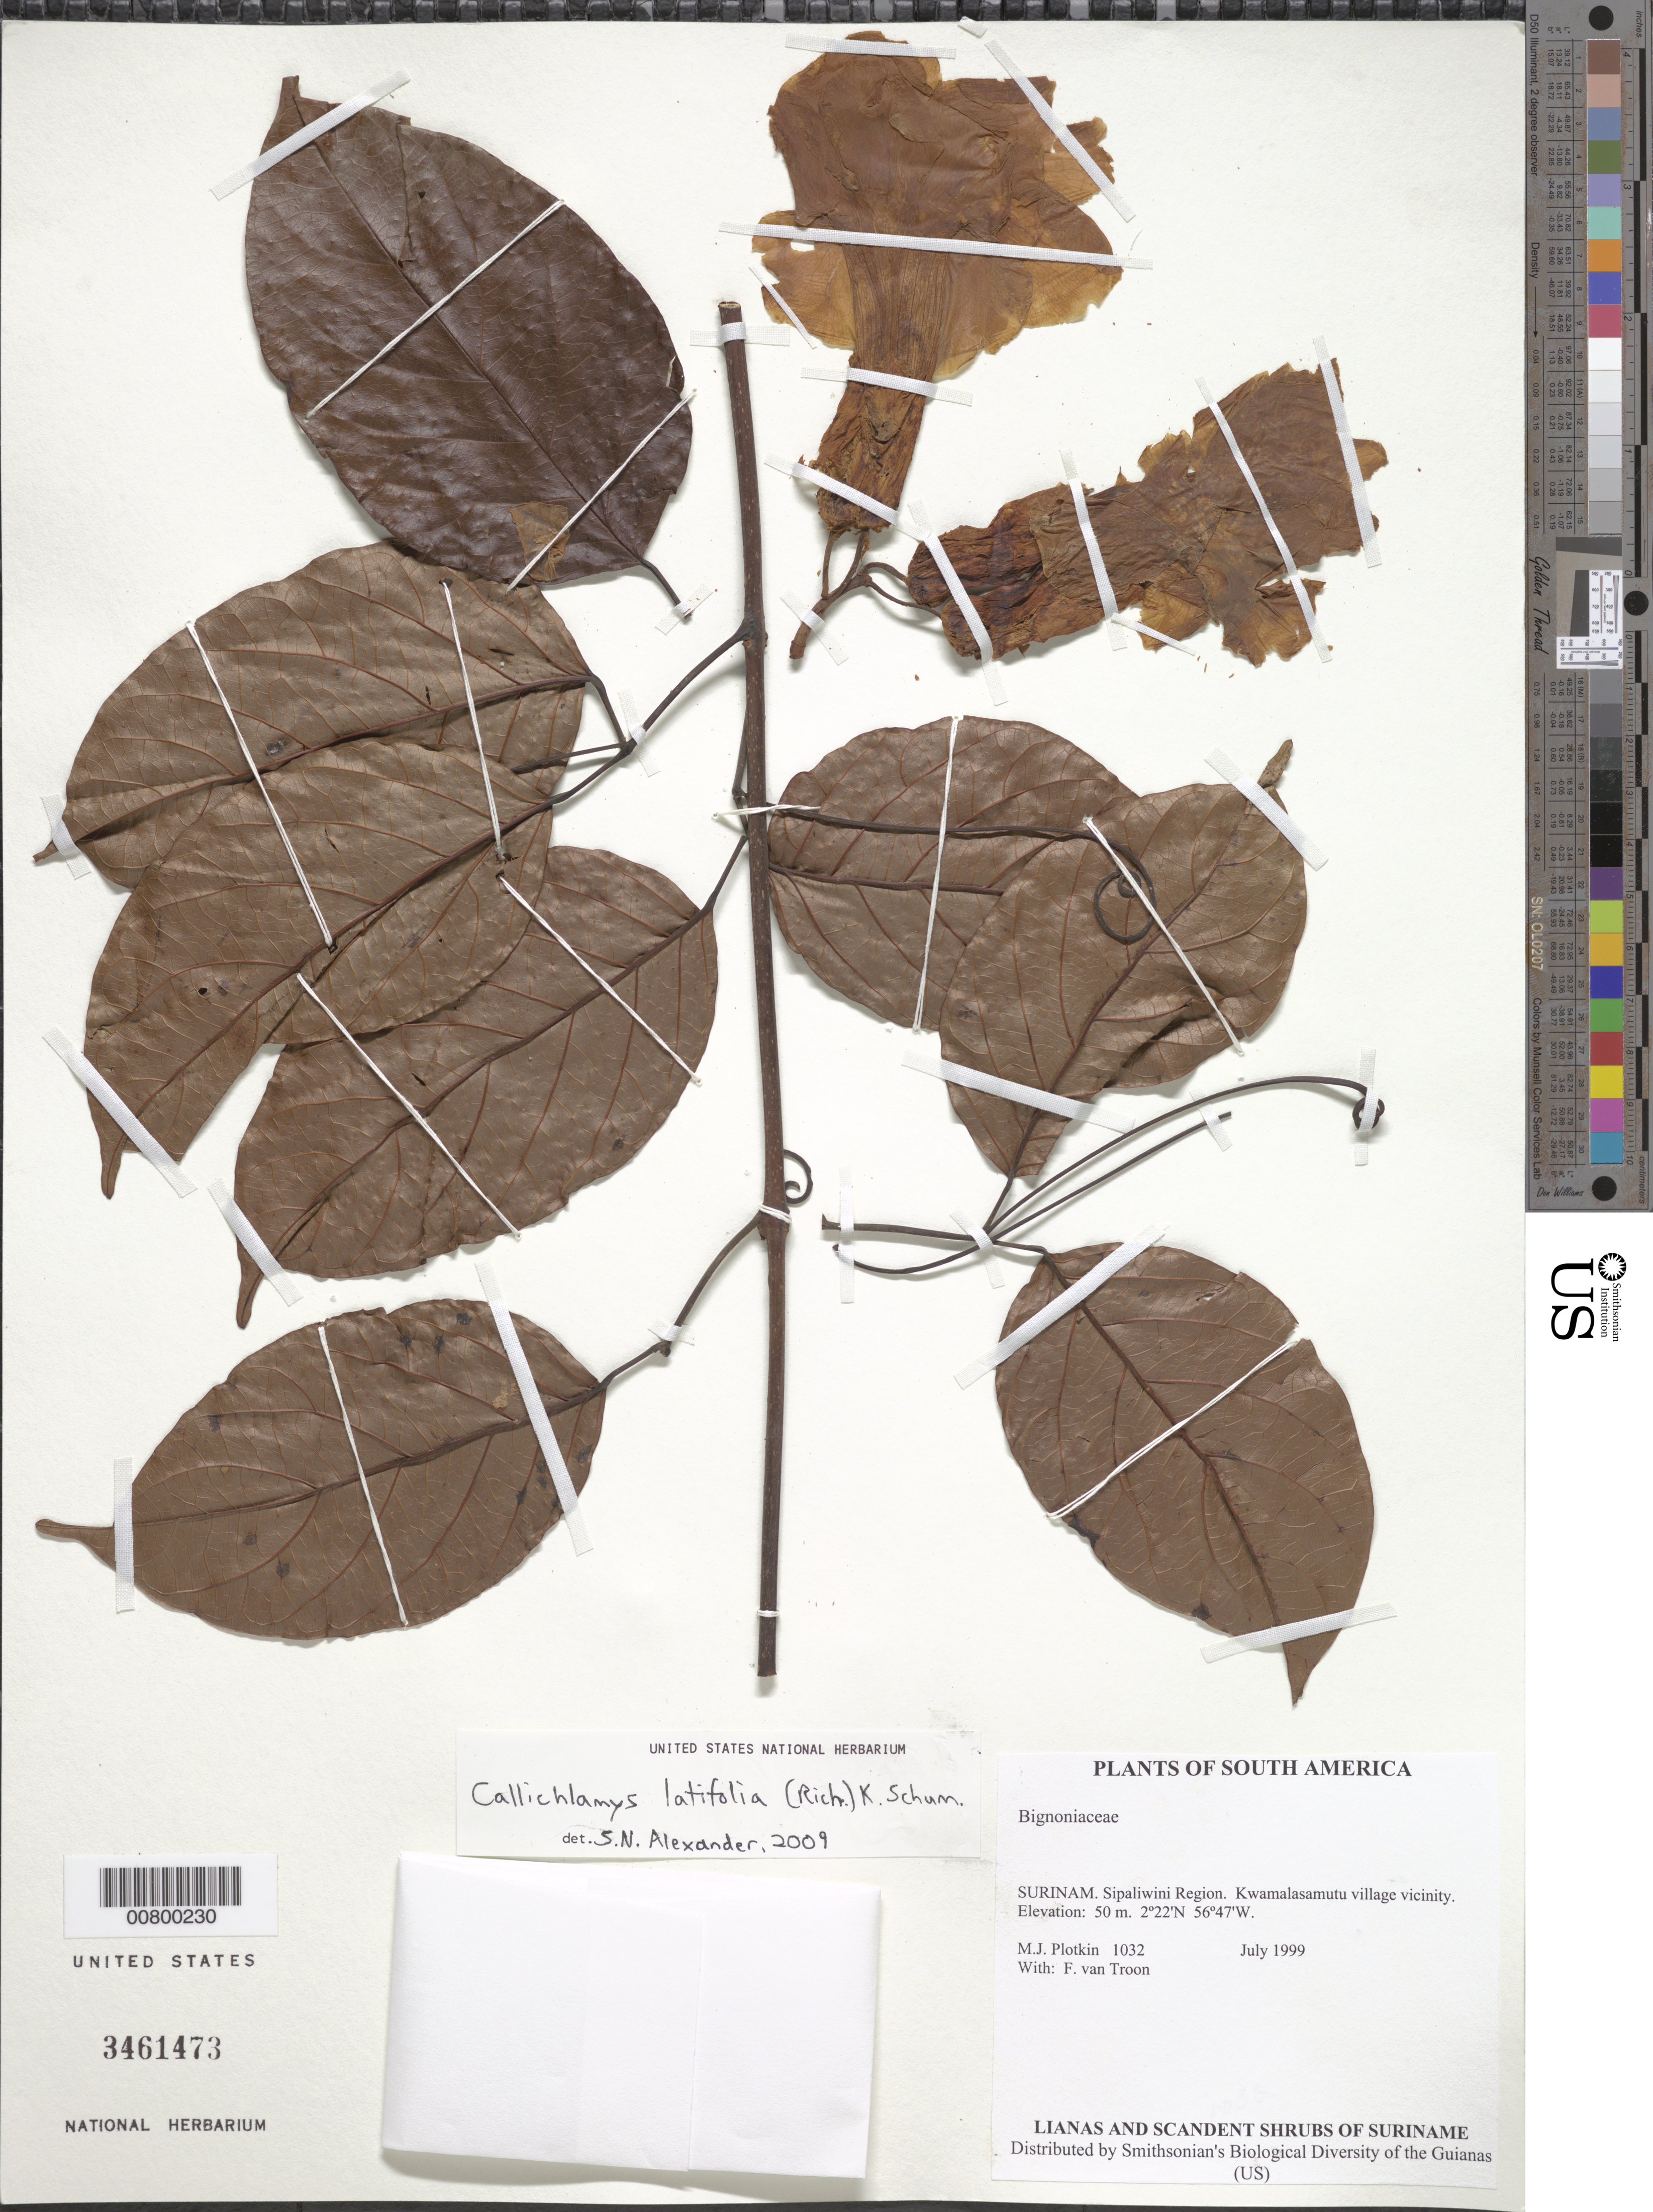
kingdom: Plantae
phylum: Tracheophyta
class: Magnoliopsida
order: Lamiales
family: Bignoniaceae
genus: Callichlamys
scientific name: Callichlamys latifolia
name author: (Rich.) K. Schum.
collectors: M. Plotkin & F. Van Troon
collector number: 1032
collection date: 1999-07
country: Suriname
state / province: Sipaliwini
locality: Sipaliwini Region. Kwamalasamutu village vicinity.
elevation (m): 50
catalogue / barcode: US 3461473